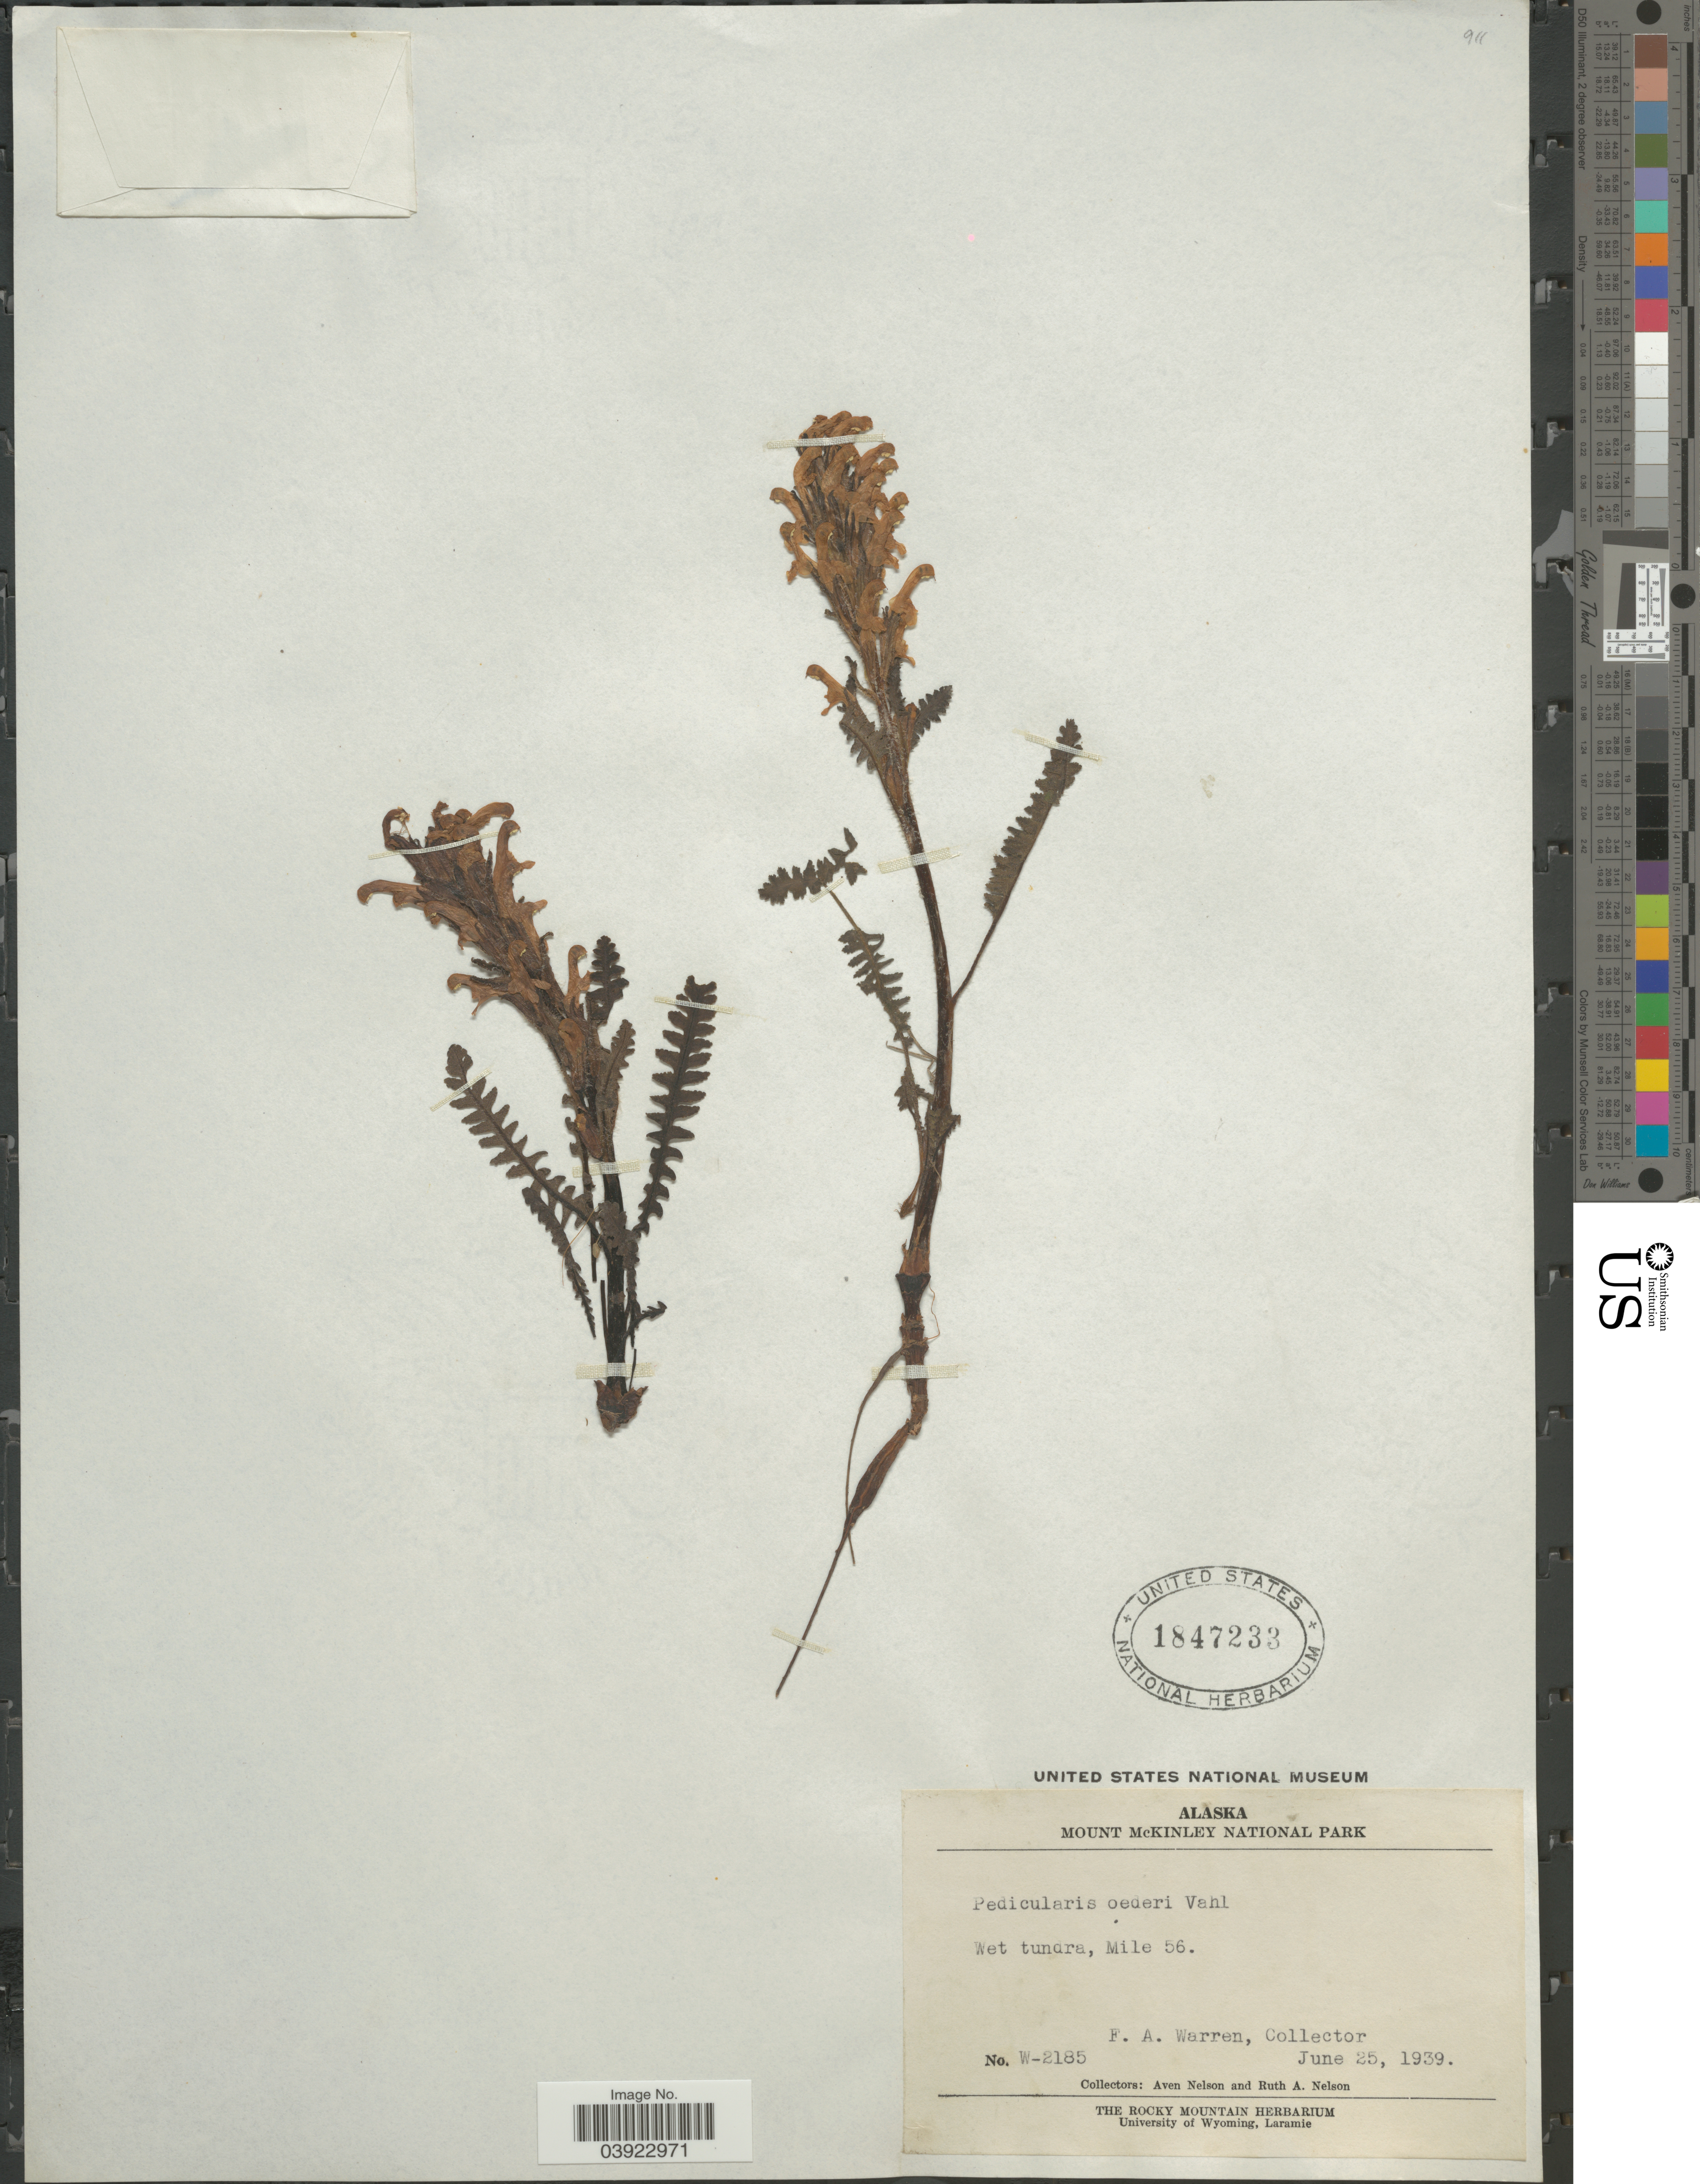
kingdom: Plantae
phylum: Tracheophyta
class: Magnoliopsida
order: Lamiales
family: Orobanchaceae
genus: Pedicularis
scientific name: Pedicularis oederi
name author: Vahl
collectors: A. Nelson, R. A. Nelson & F. Warren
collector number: W-2185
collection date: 1939-06-25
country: United States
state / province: Alaska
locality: Mount McKinley National Park. Wet tundra, Mile 56.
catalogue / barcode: US 1847233